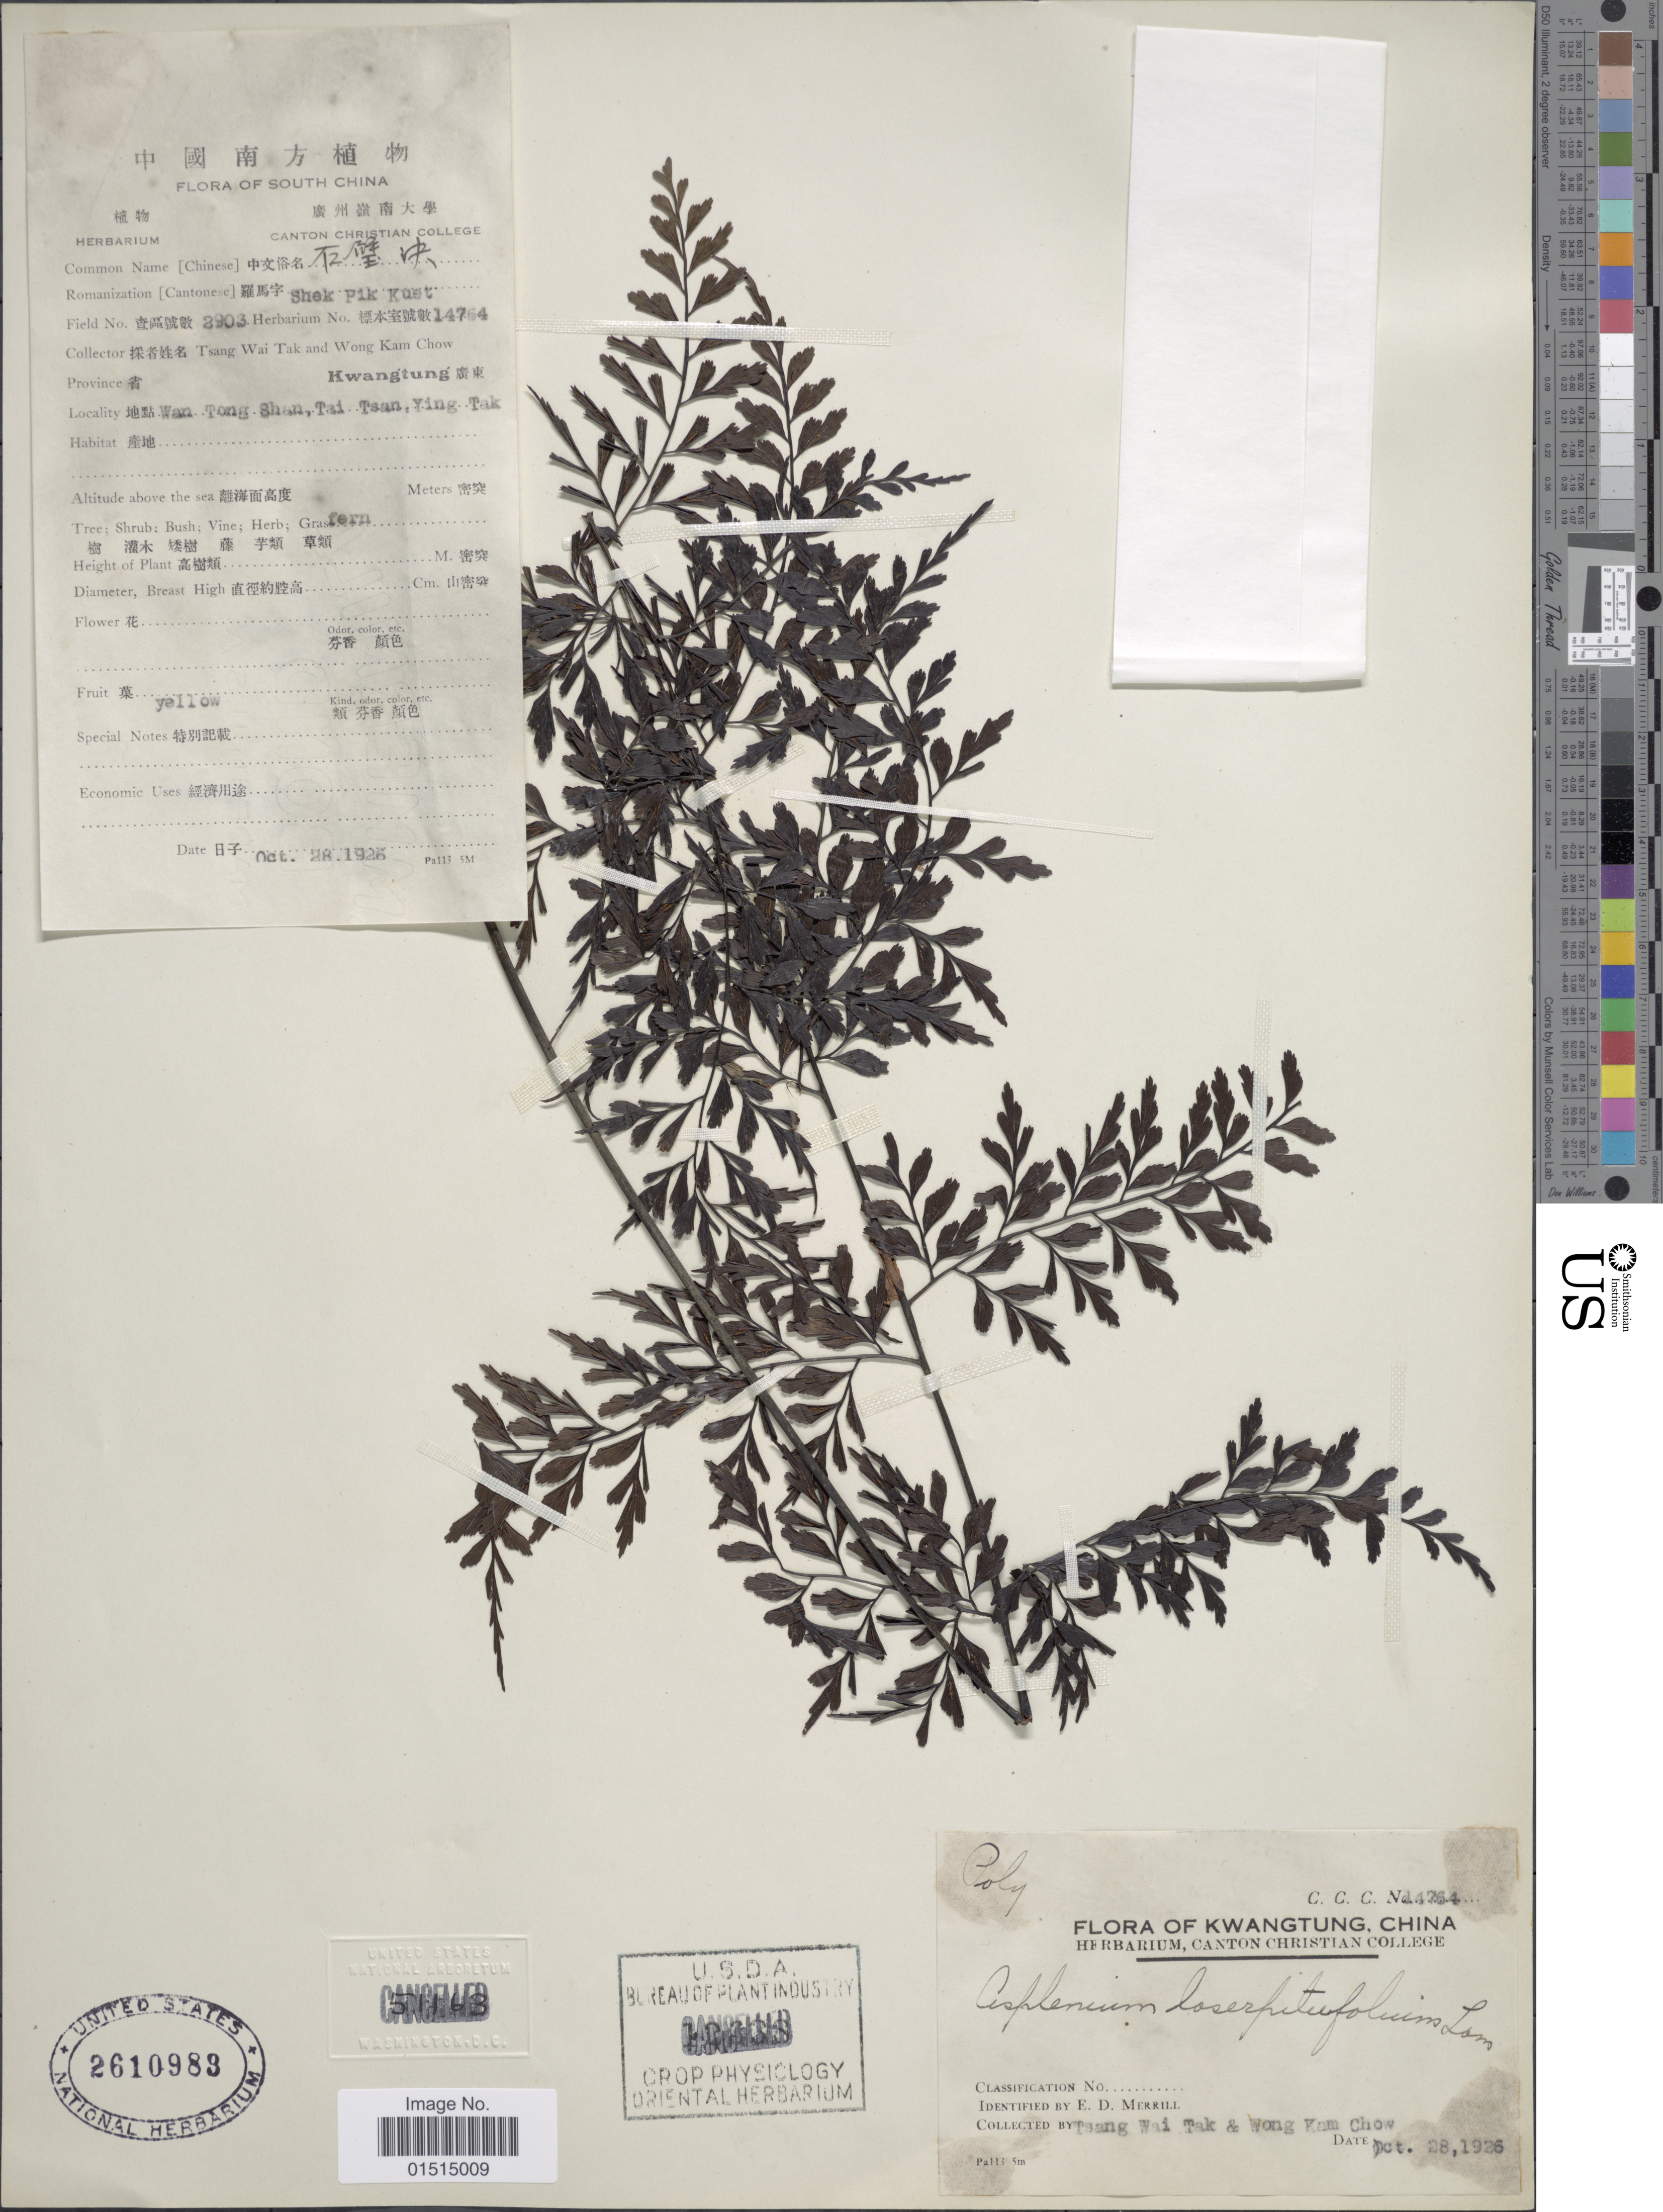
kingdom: Plantae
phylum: Tracheophyta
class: Polypodiopsida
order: Polypodiales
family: Aspleniaceae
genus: Asplenium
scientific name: Asplenium laserpitiifolium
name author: Lam.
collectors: W. T. Tsang & K. M. Wong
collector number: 2903/14764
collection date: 1926-10-28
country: China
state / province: Guangdong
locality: Kwangtung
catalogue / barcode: US 2610989